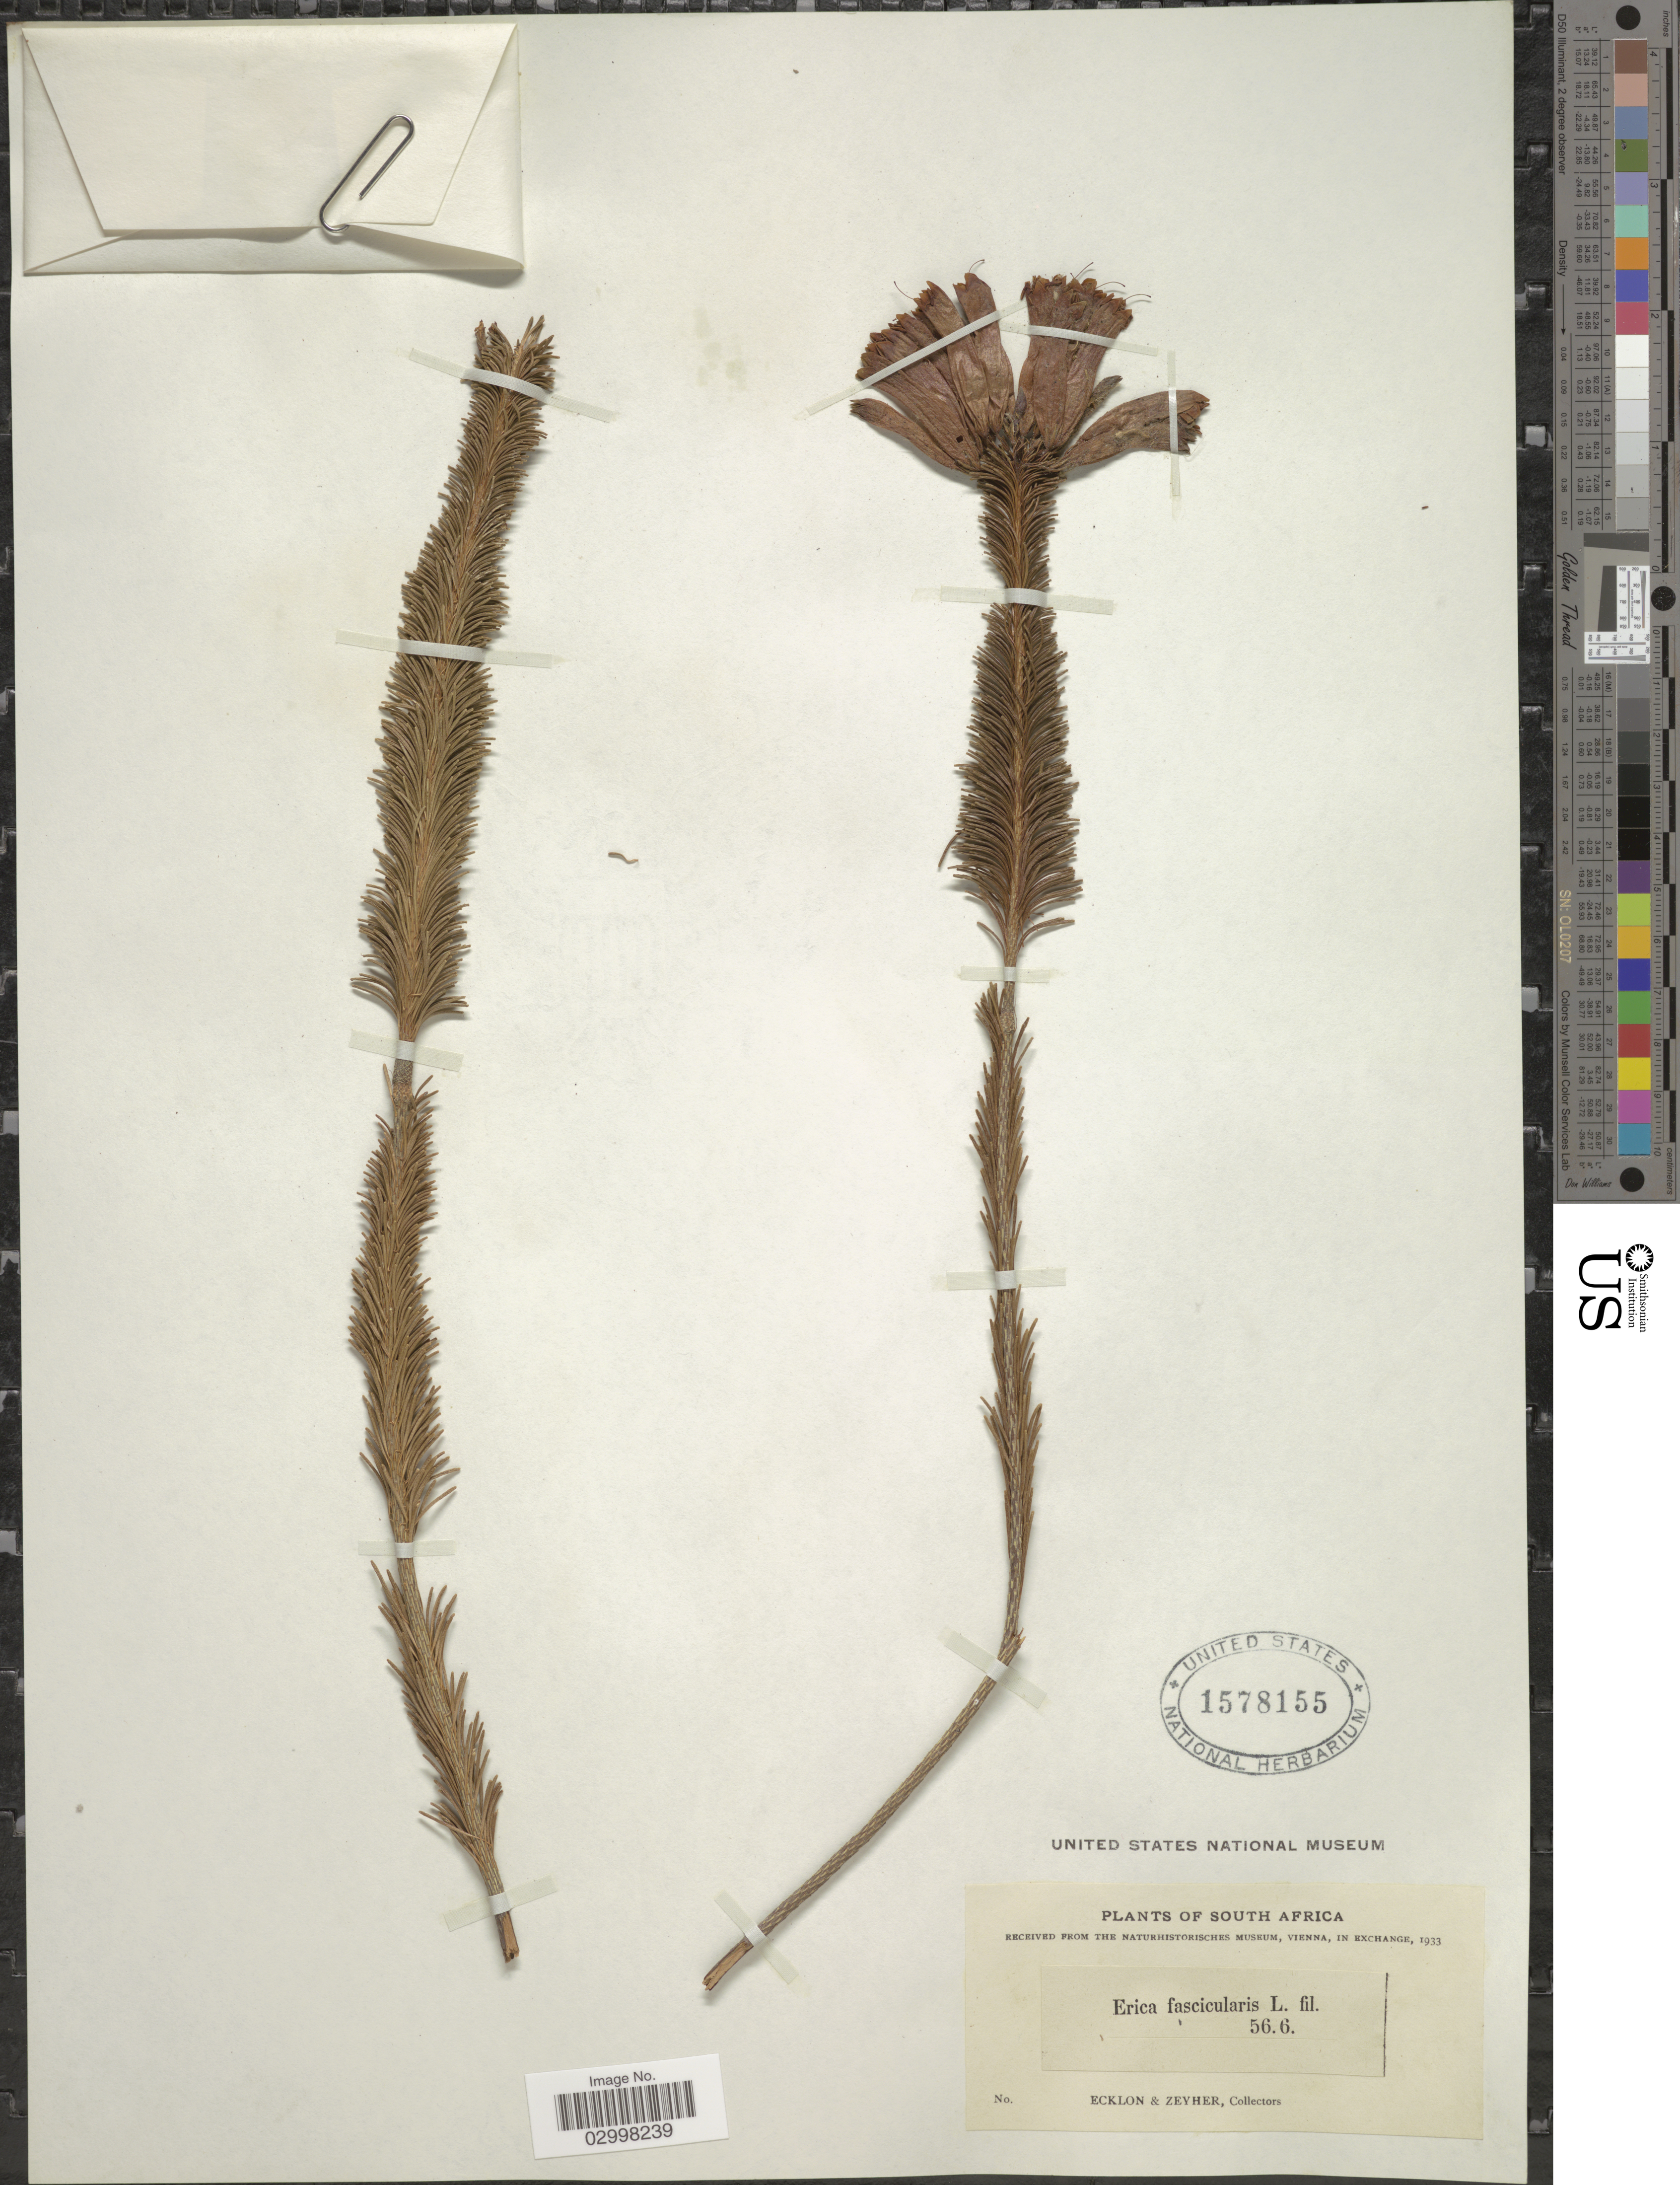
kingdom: Plantae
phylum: Tracheophyta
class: Magnoliopsida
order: Ericales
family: Ericaceae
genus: Erica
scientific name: Erica fascicularis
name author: L. f.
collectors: -. Ecklon & -. Zeyher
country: South Africa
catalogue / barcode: US 1578155